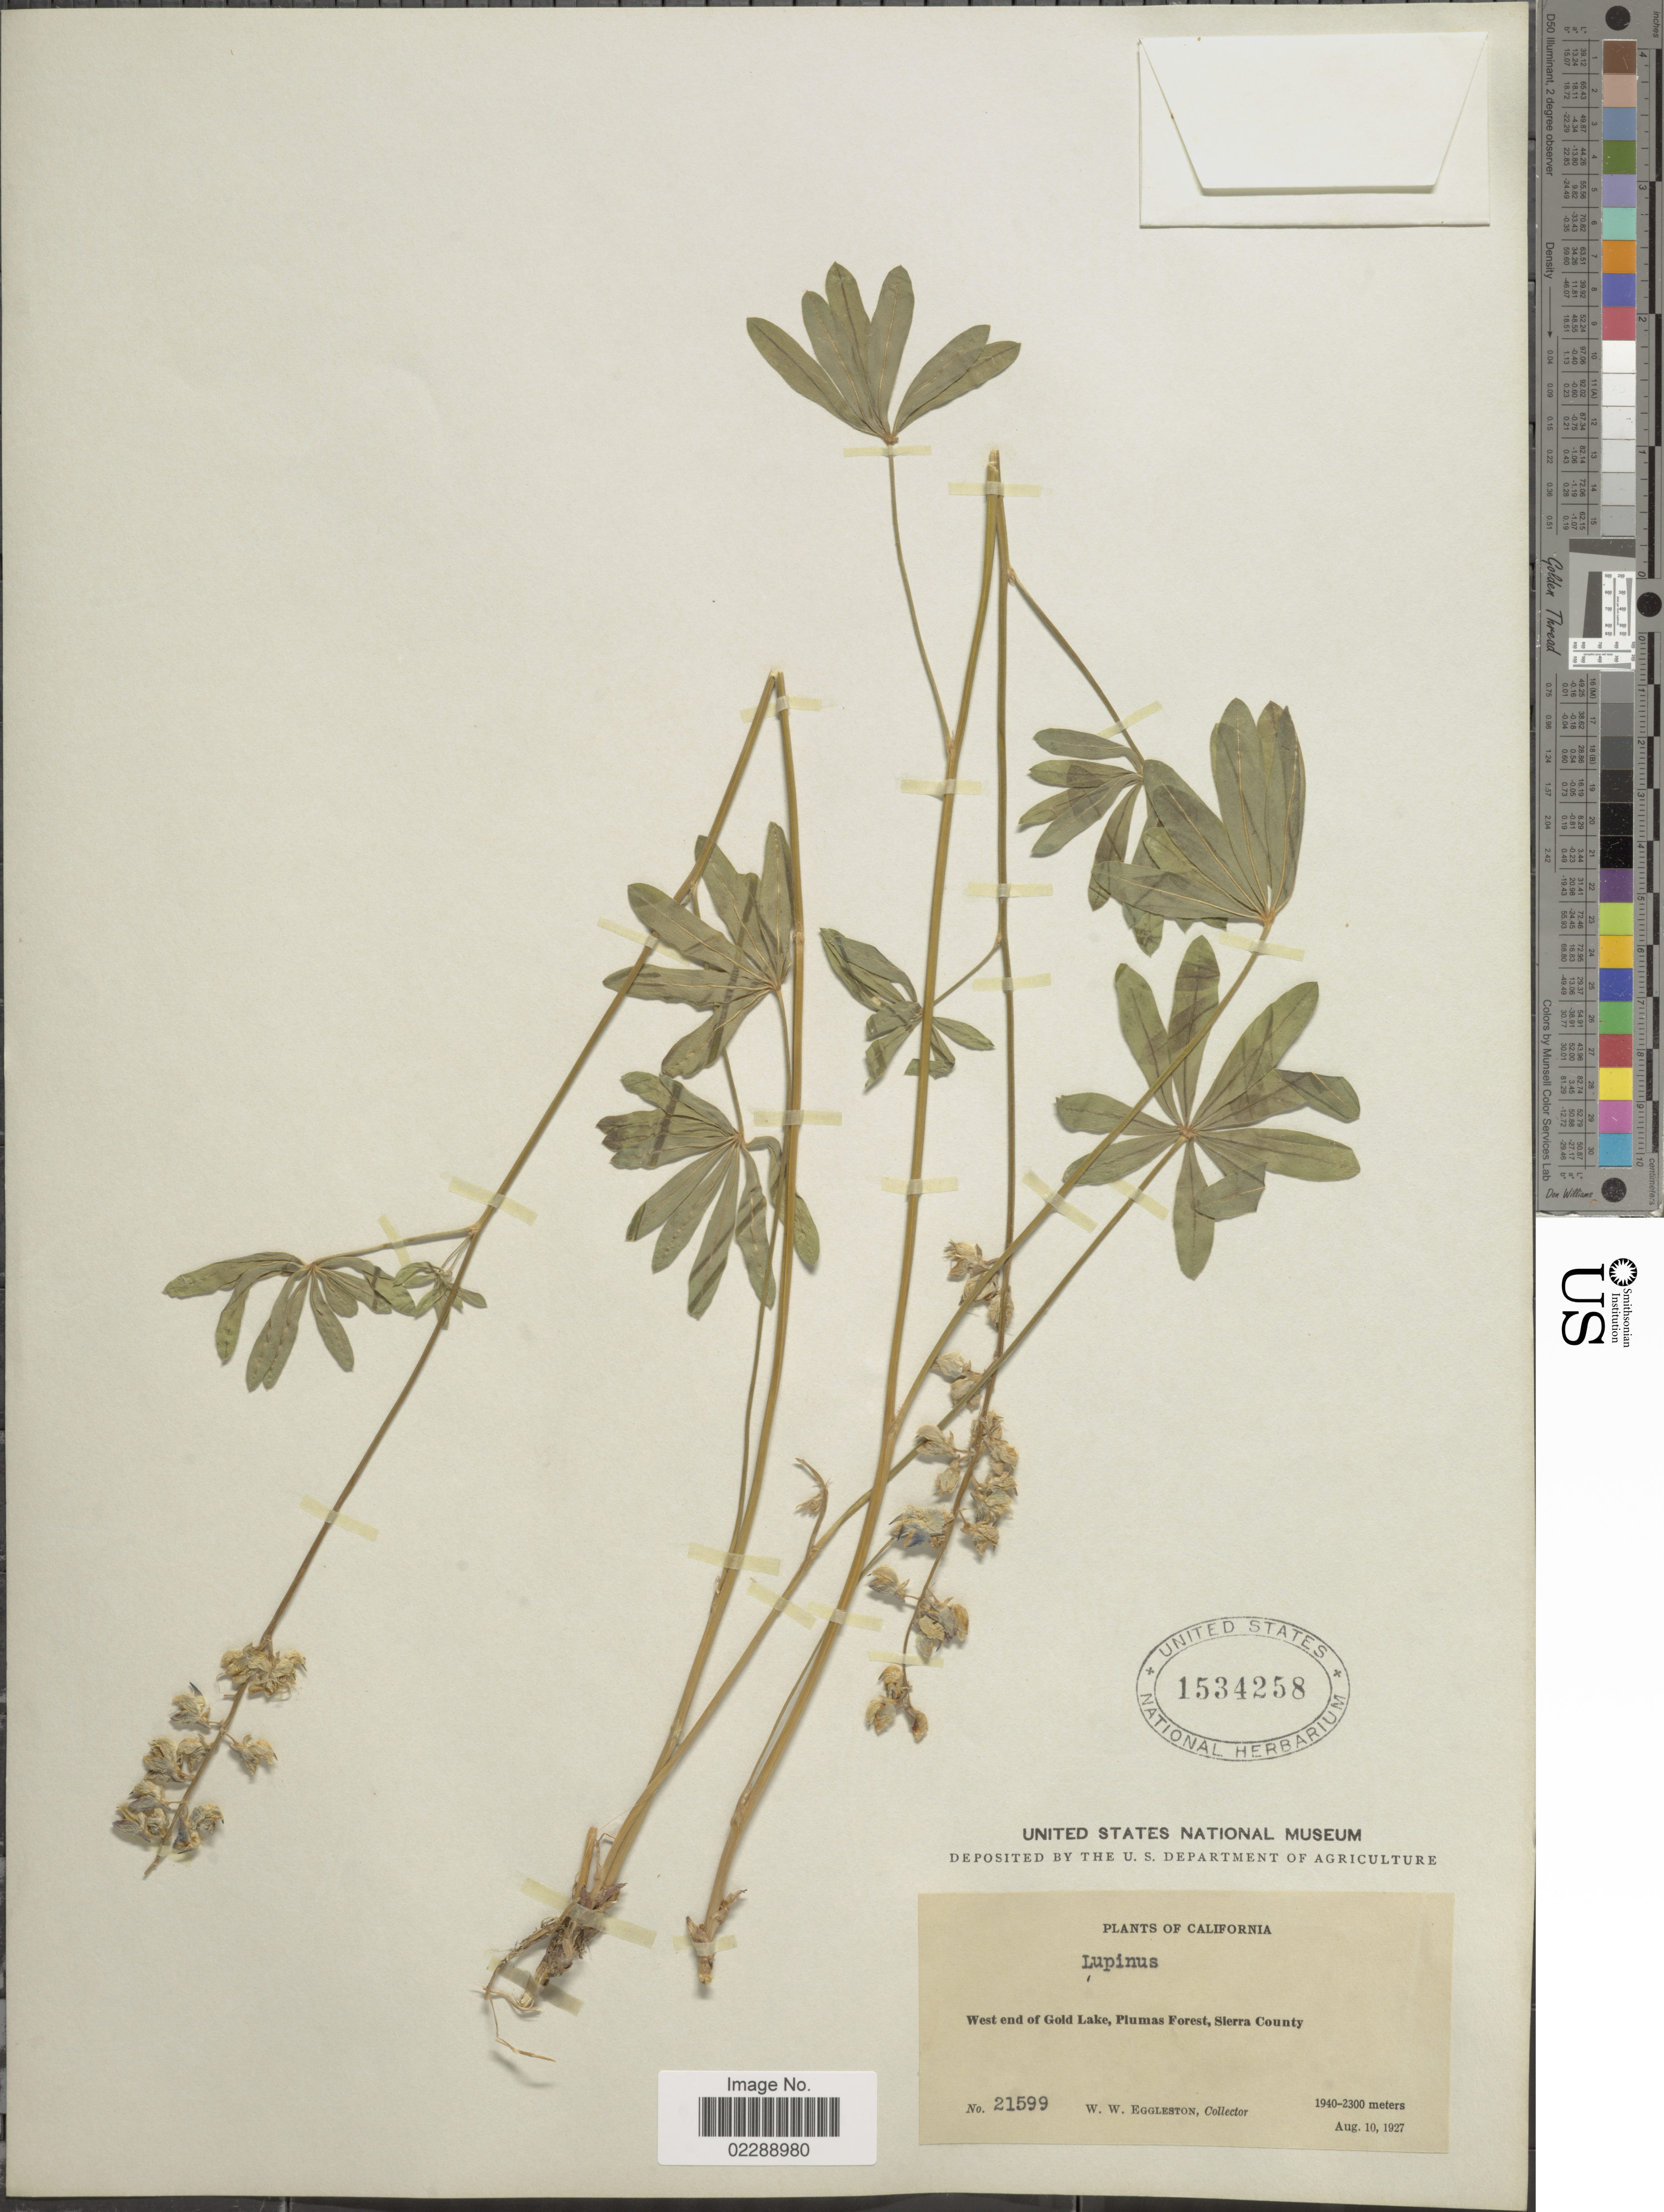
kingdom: Plantae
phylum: Tracheophyta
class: Magnoliopsida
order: Fabales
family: Fabaceae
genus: Lupinus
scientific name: Lupinus sp.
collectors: W. W. Eggleston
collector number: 21599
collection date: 1927-08-10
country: United States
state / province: California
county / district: Sierra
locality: West end of Gold Lake, Plumas Forest, Sierra County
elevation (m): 1940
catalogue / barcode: US 1534258